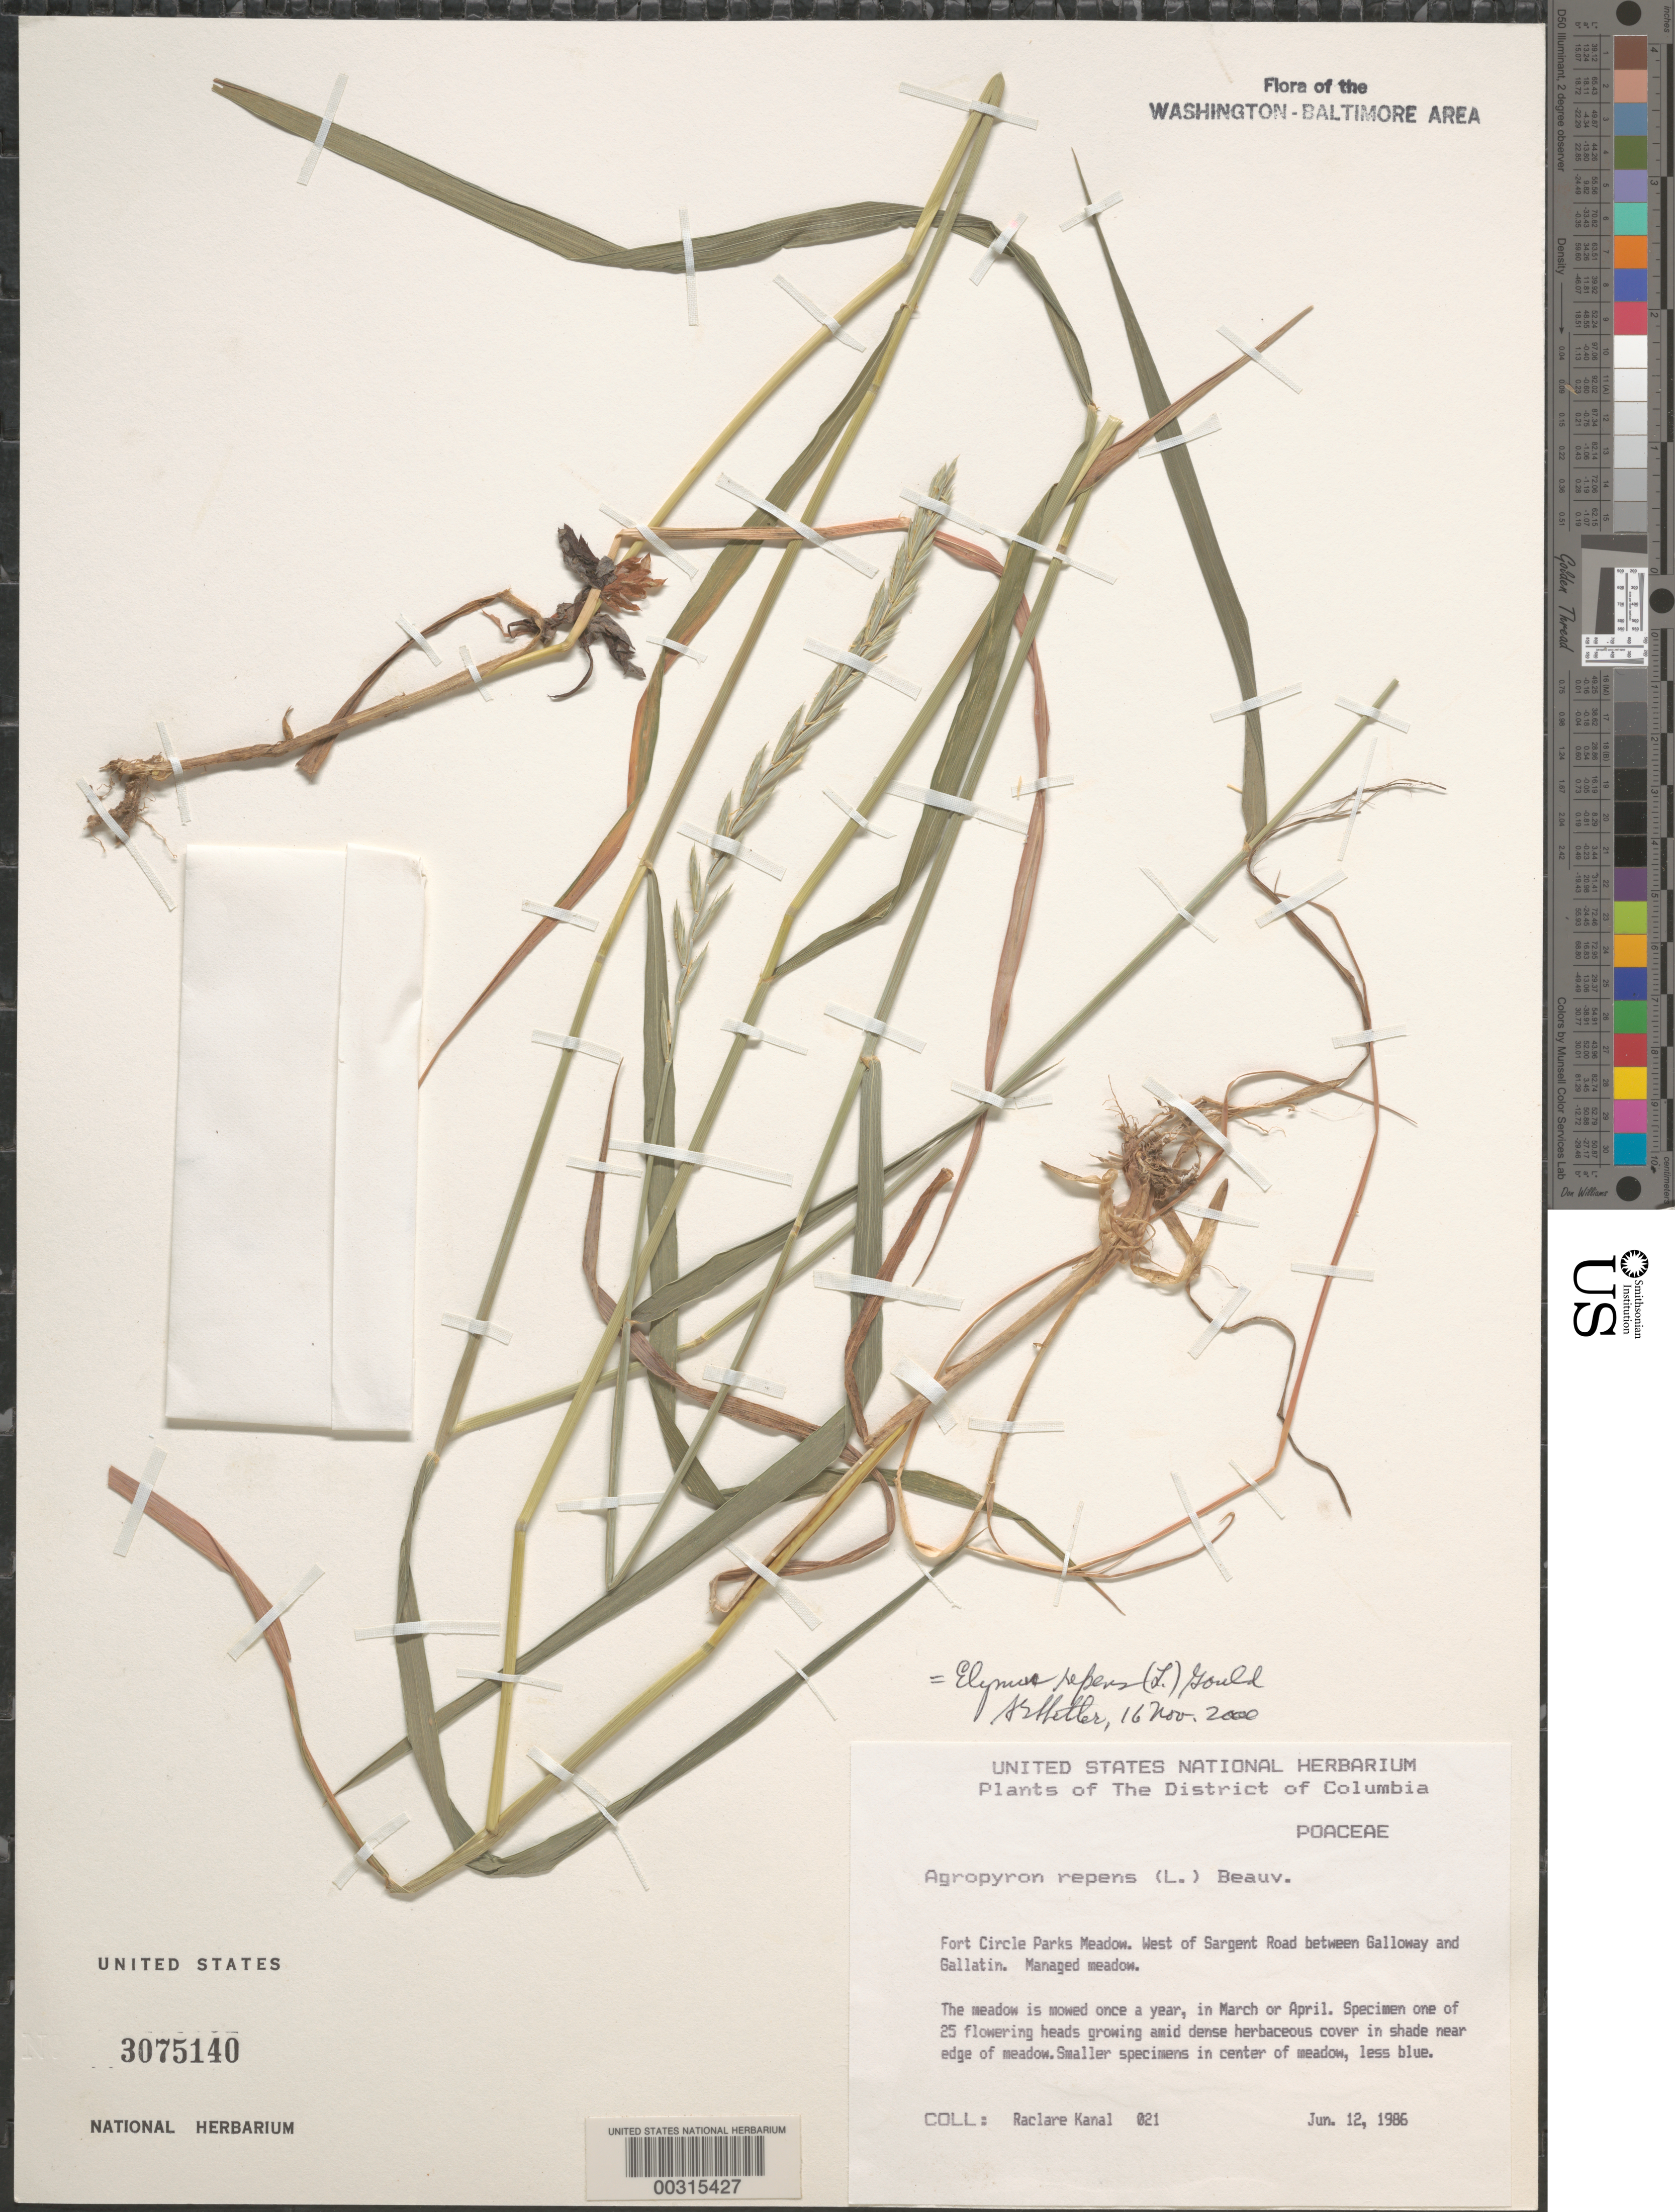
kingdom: Plantae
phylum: Tracheophyta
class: Liliopsida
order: Poales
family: Poaceae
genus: Elymus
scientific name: Elymus repens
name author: (L.) Gould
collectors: R. Kanal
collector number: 021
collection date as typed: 12 Jun 1986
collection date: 1986-06-12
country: United States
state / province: District of Columbia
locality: Fort Circle Parks meadow, W of Sargent Road between Galloway and Gallatin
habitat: Managed meadow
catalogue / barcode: US 3075140